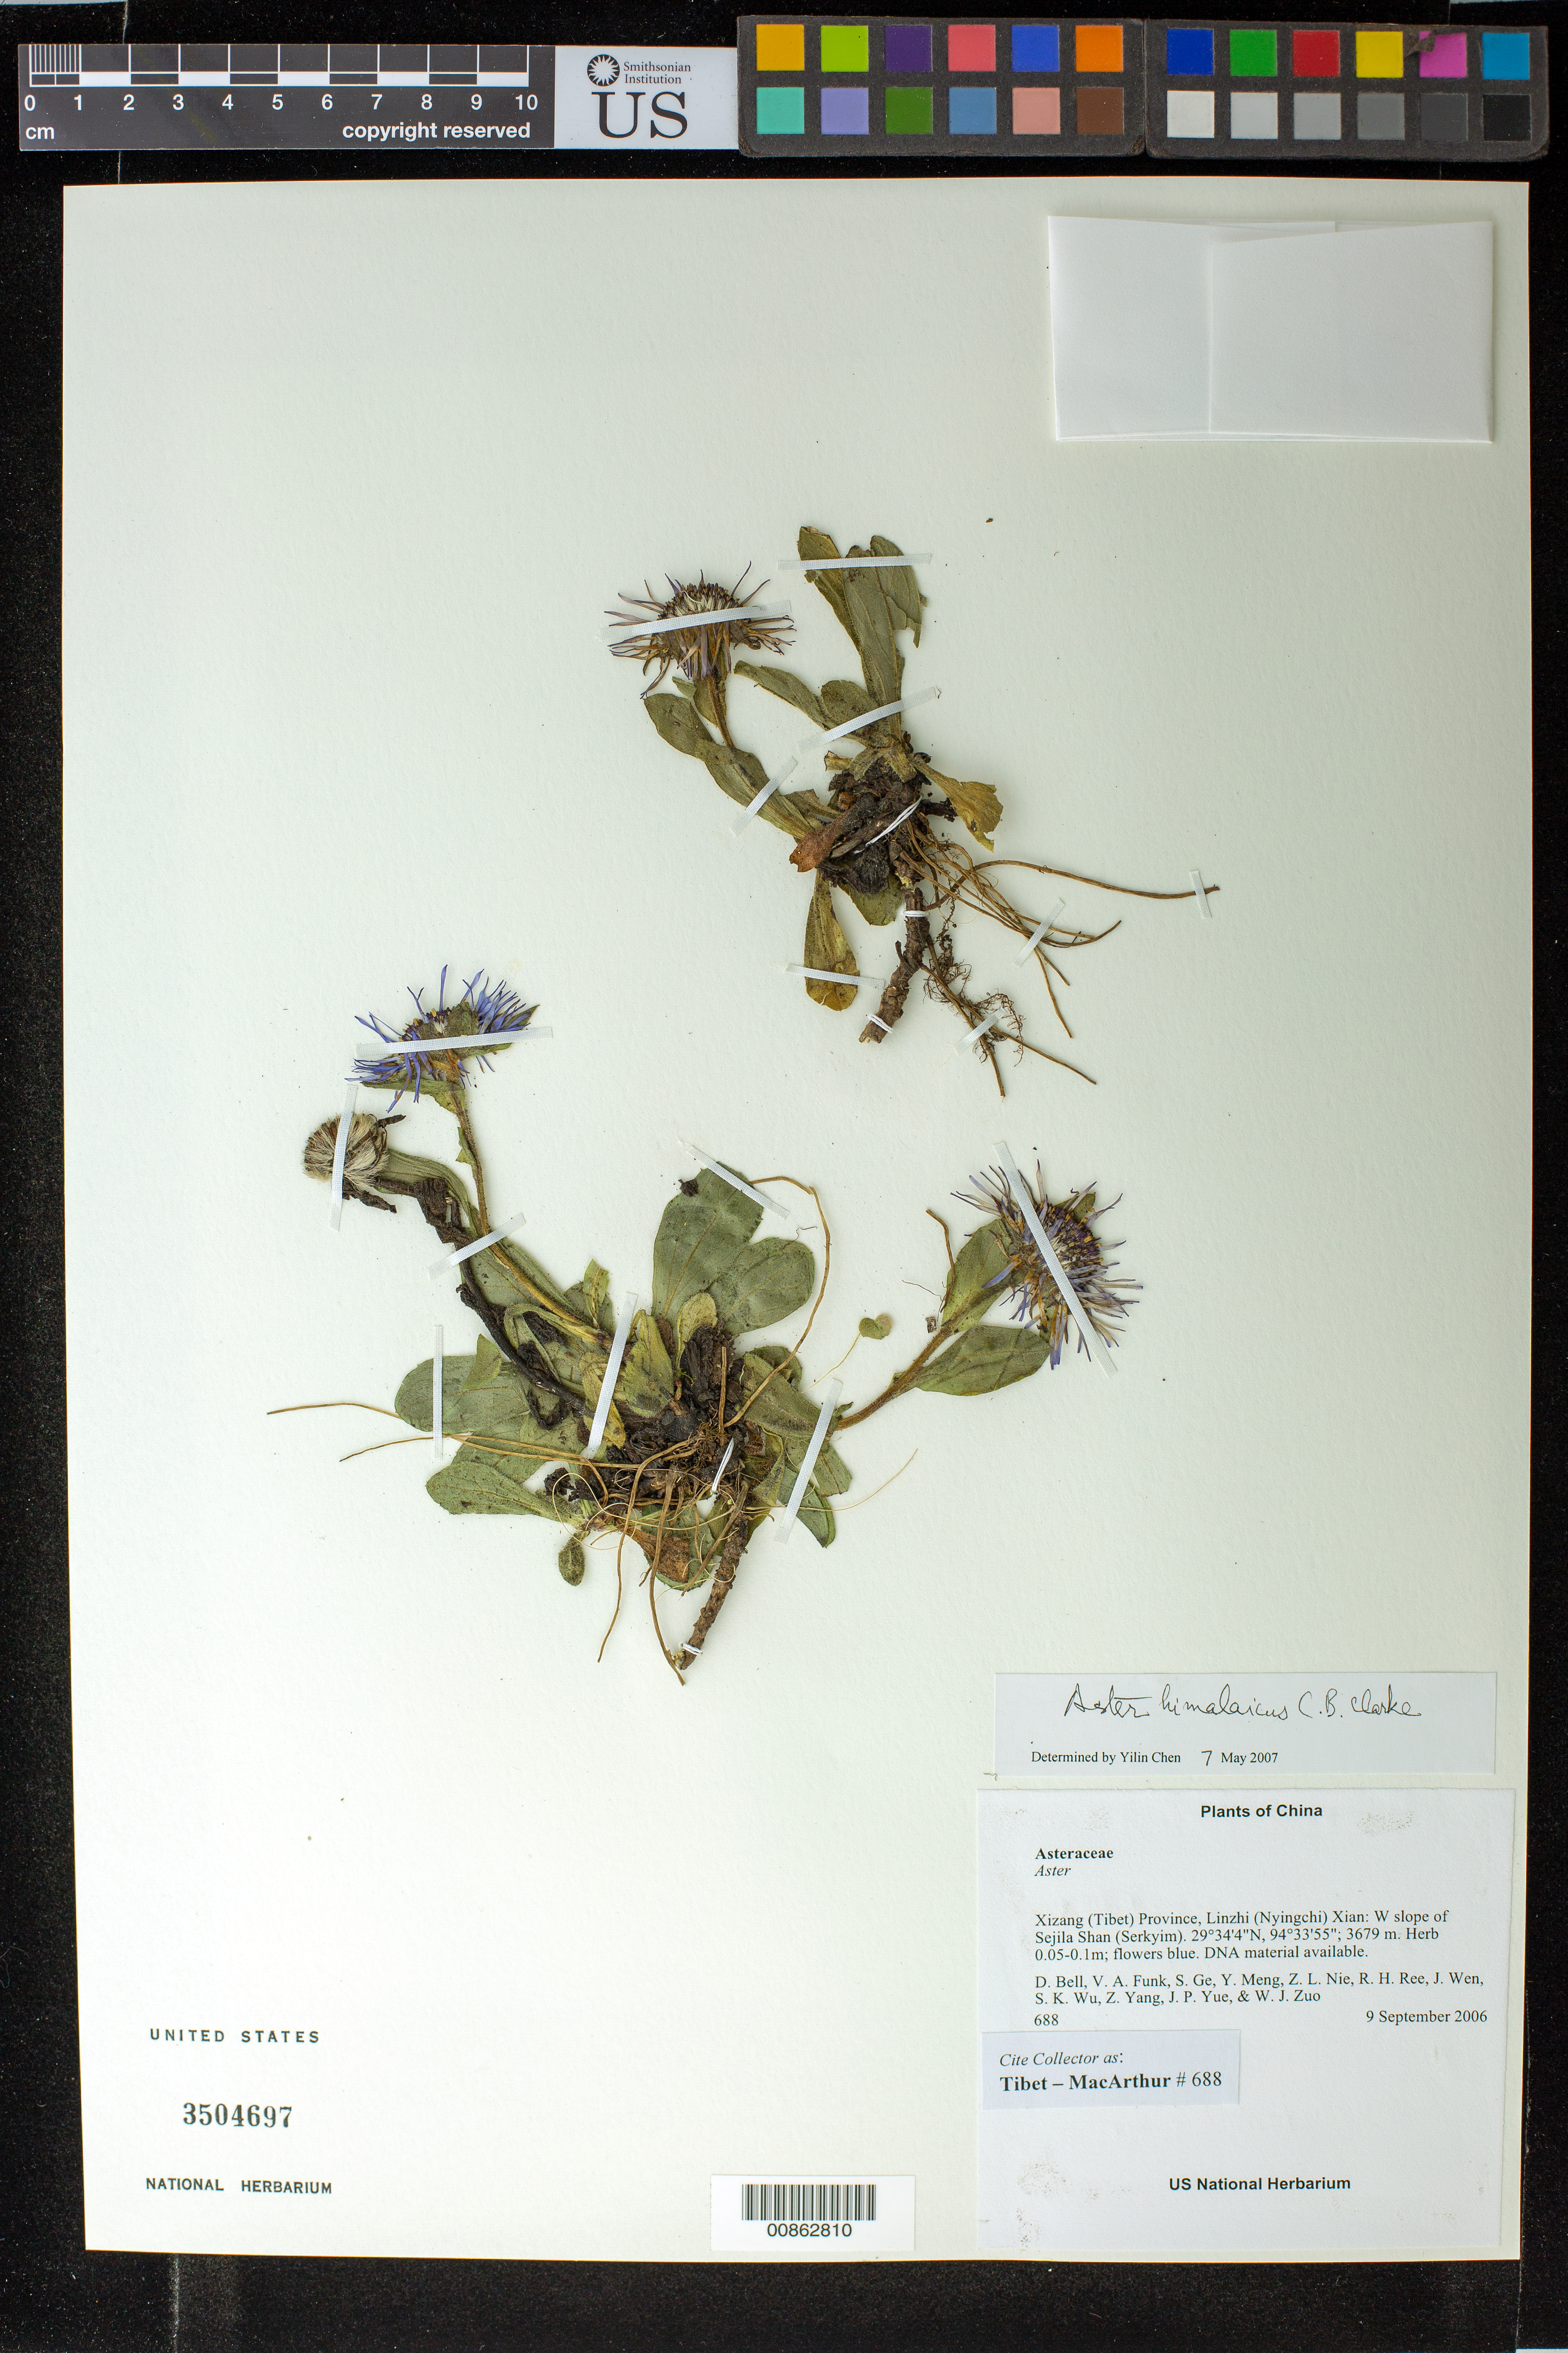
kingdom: Plantae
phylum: Tracheophyta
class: Magnoliopsida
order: Asterales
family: Asteraceae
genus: Aster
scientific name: Aster himalaicus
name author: C.B. Clarke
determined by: Yilin Chen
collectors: Tibet-MacArthur, D. A. Bell, V. Funk, S. Ge, Y. Meng, Z. Nie, R. Ree, J. Wen, S. K. Wu, Z. Yang, J. Yue & W. Zuo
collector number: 688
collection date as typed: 09 Sep 2006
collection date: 2006-09-09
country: China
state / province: Xizang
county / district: Linzhi (Nyingchi) Xian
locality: W slope of Sejila Shan (Serkyim).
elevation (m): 3679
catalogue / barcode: US 3504697